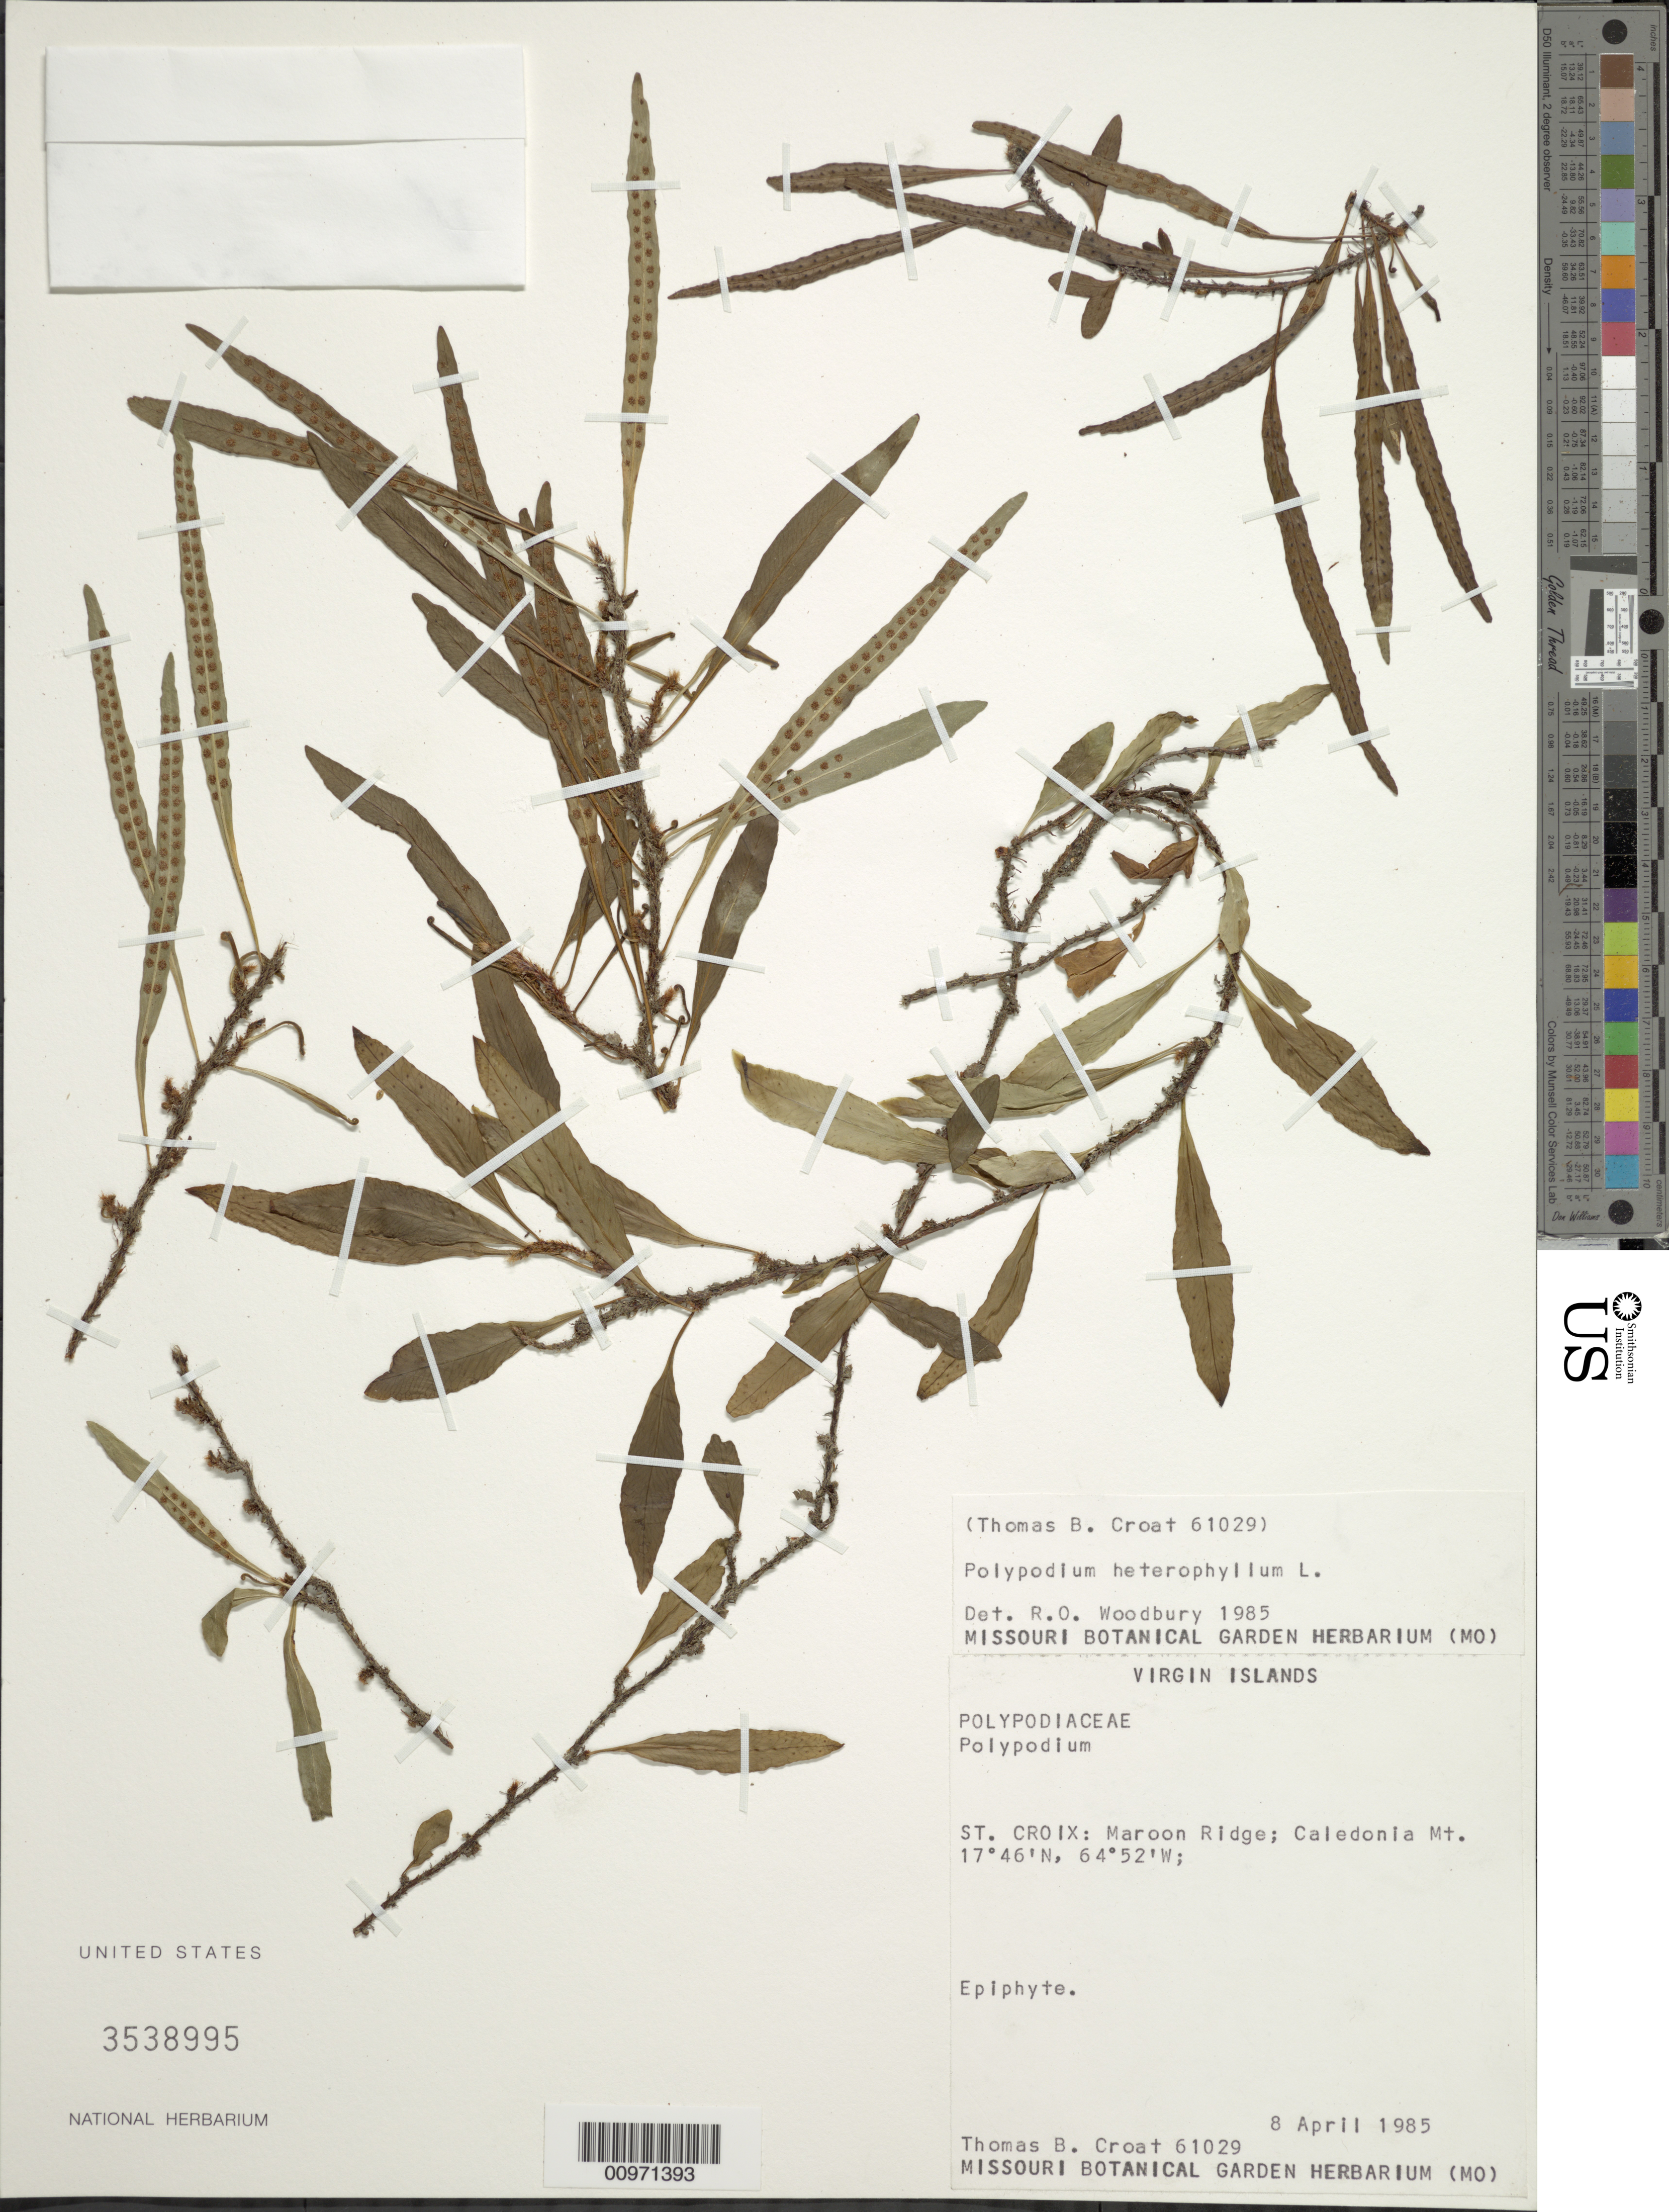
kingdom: Plantae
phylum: Tracheophyta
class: Polypodiopsida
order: Polypodiales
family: Polypodiaceae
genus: Microgramma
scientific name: Microgramma heterophylla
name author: (L.) Wherry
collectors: T. B. Croat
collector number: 61029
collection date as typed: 08 Apr 1985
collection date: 1985-04-08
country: U.S. Virgin Islands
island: St. Croix I.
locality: Maroon Ridge; Caledonia Mt.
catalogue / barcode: US 3538995